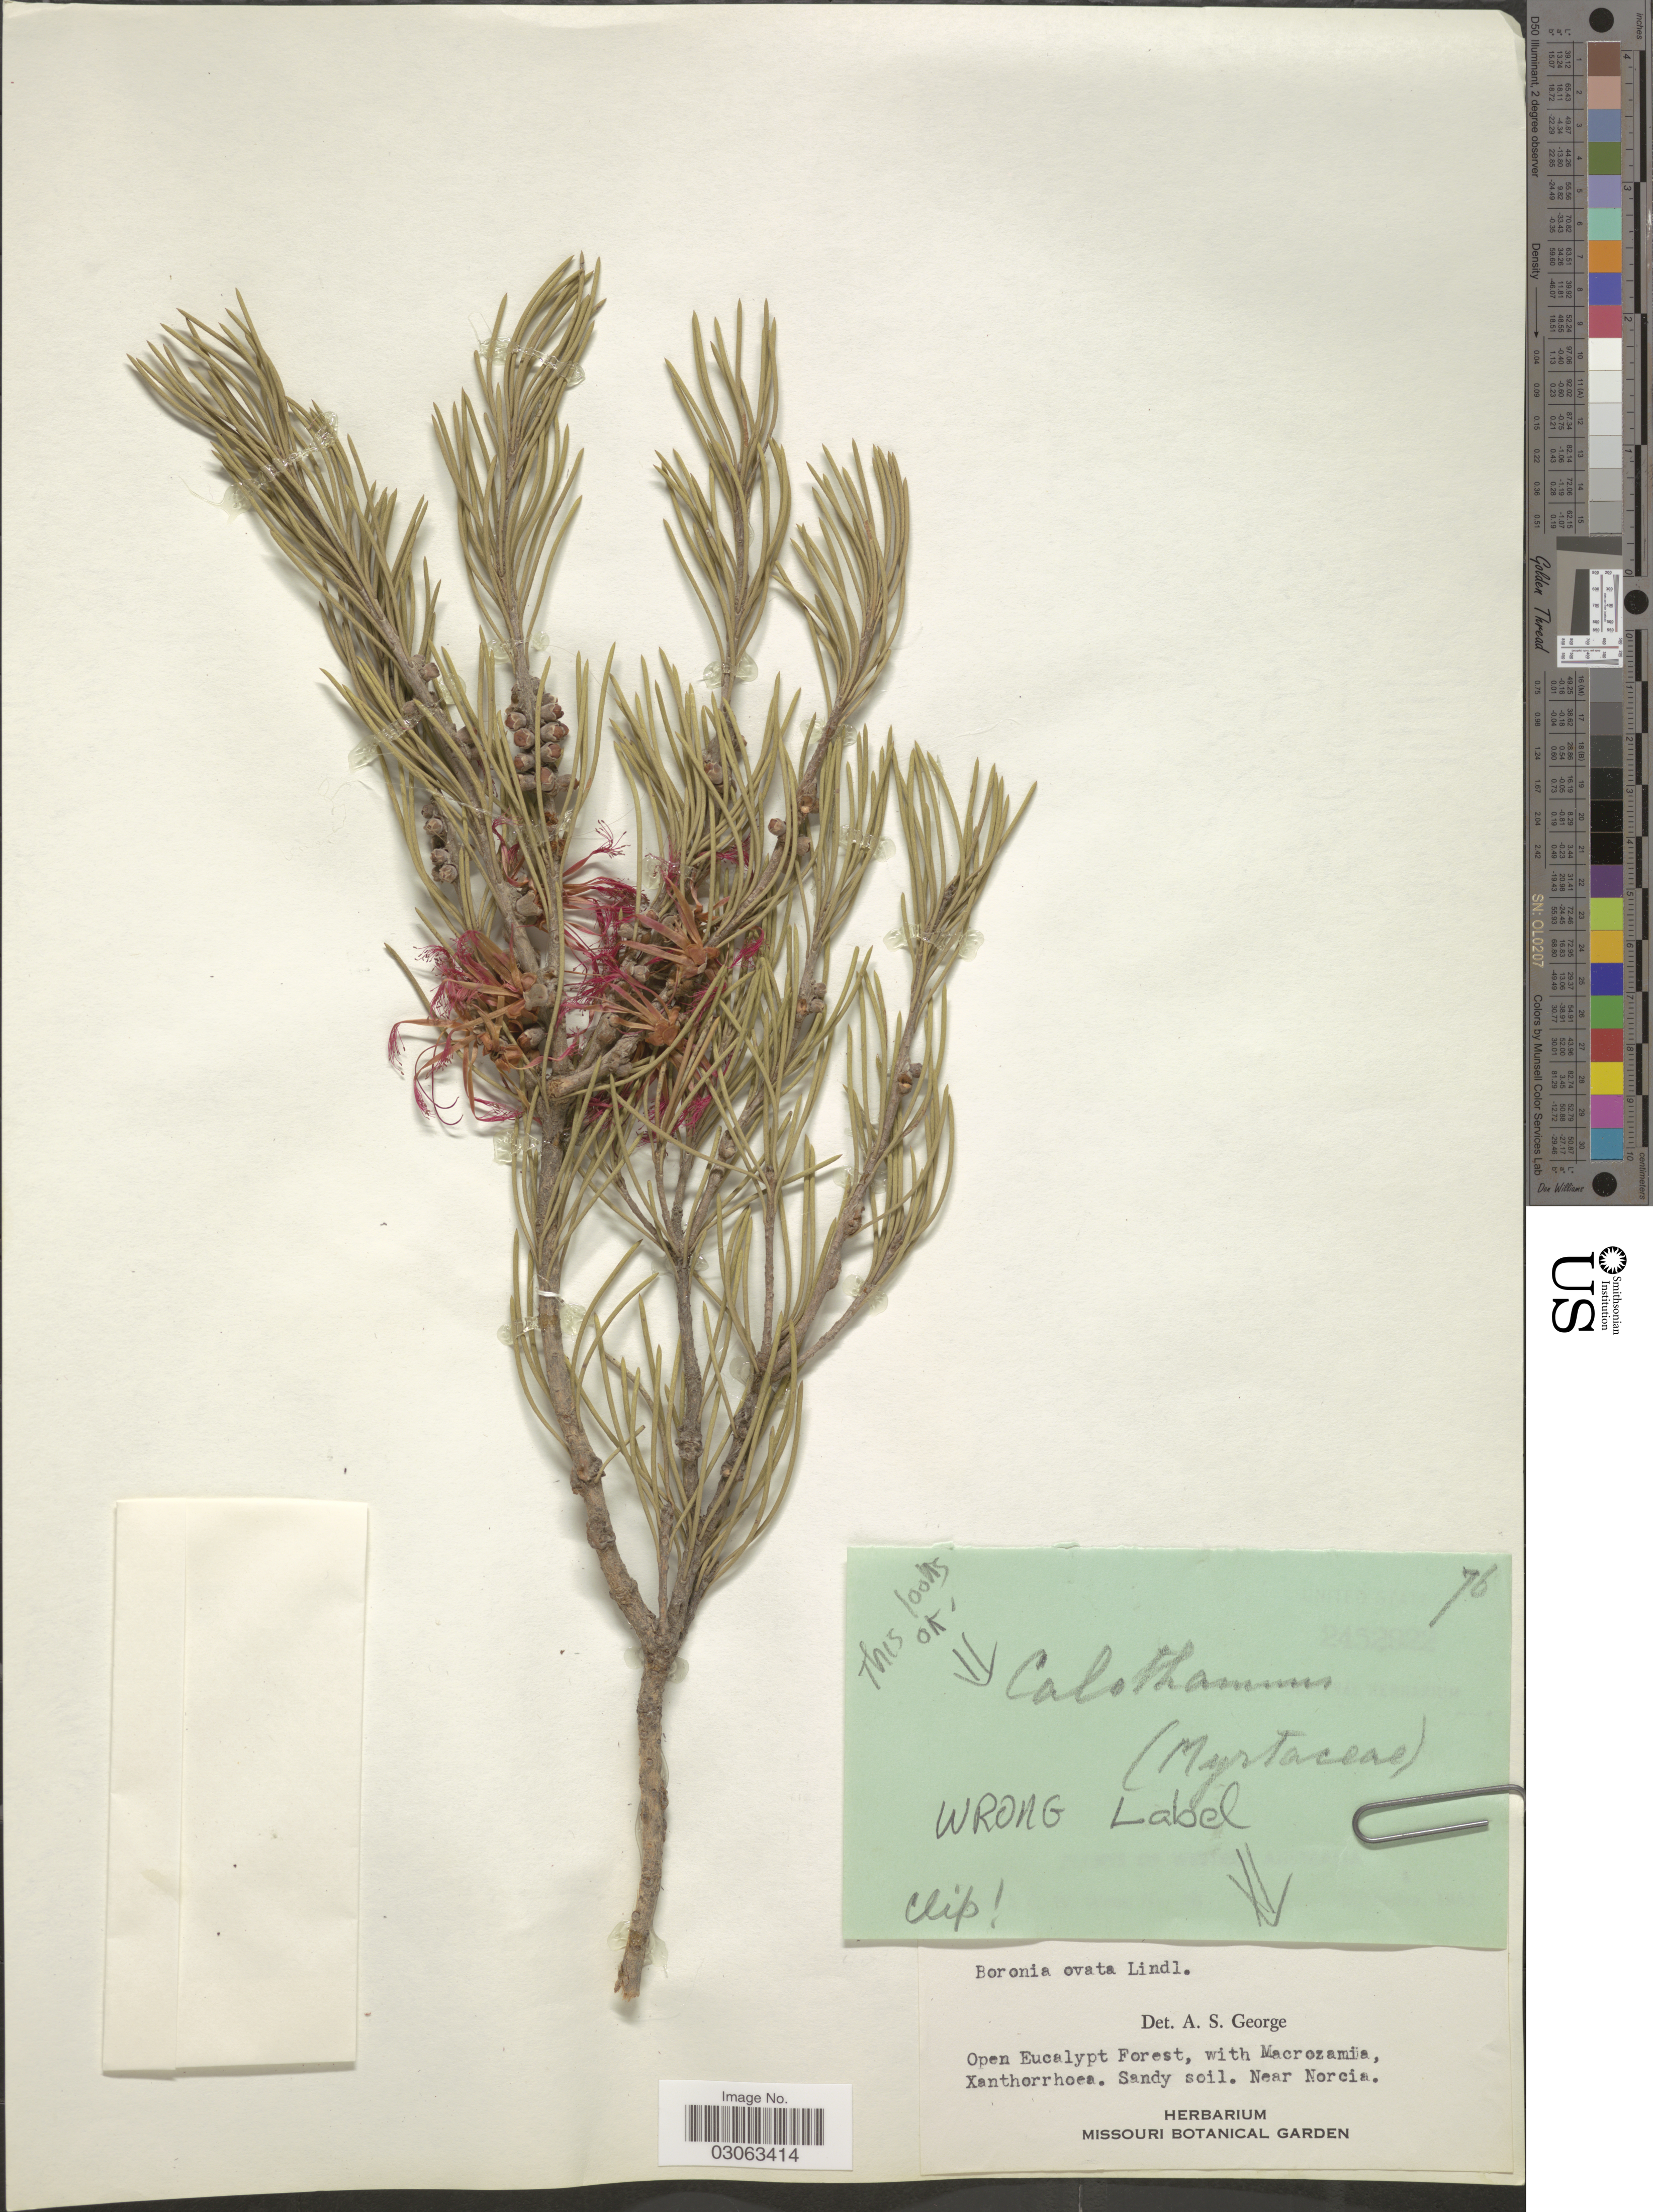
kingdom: Plantae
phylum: Tracheophyta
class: Magnoliopsida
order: Myrtales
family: Myrtaceae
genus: Calothamnus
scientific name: Calothamnus sp.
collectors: Missouri Botanical Garden (MO)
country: Italy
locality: Near Norcia.